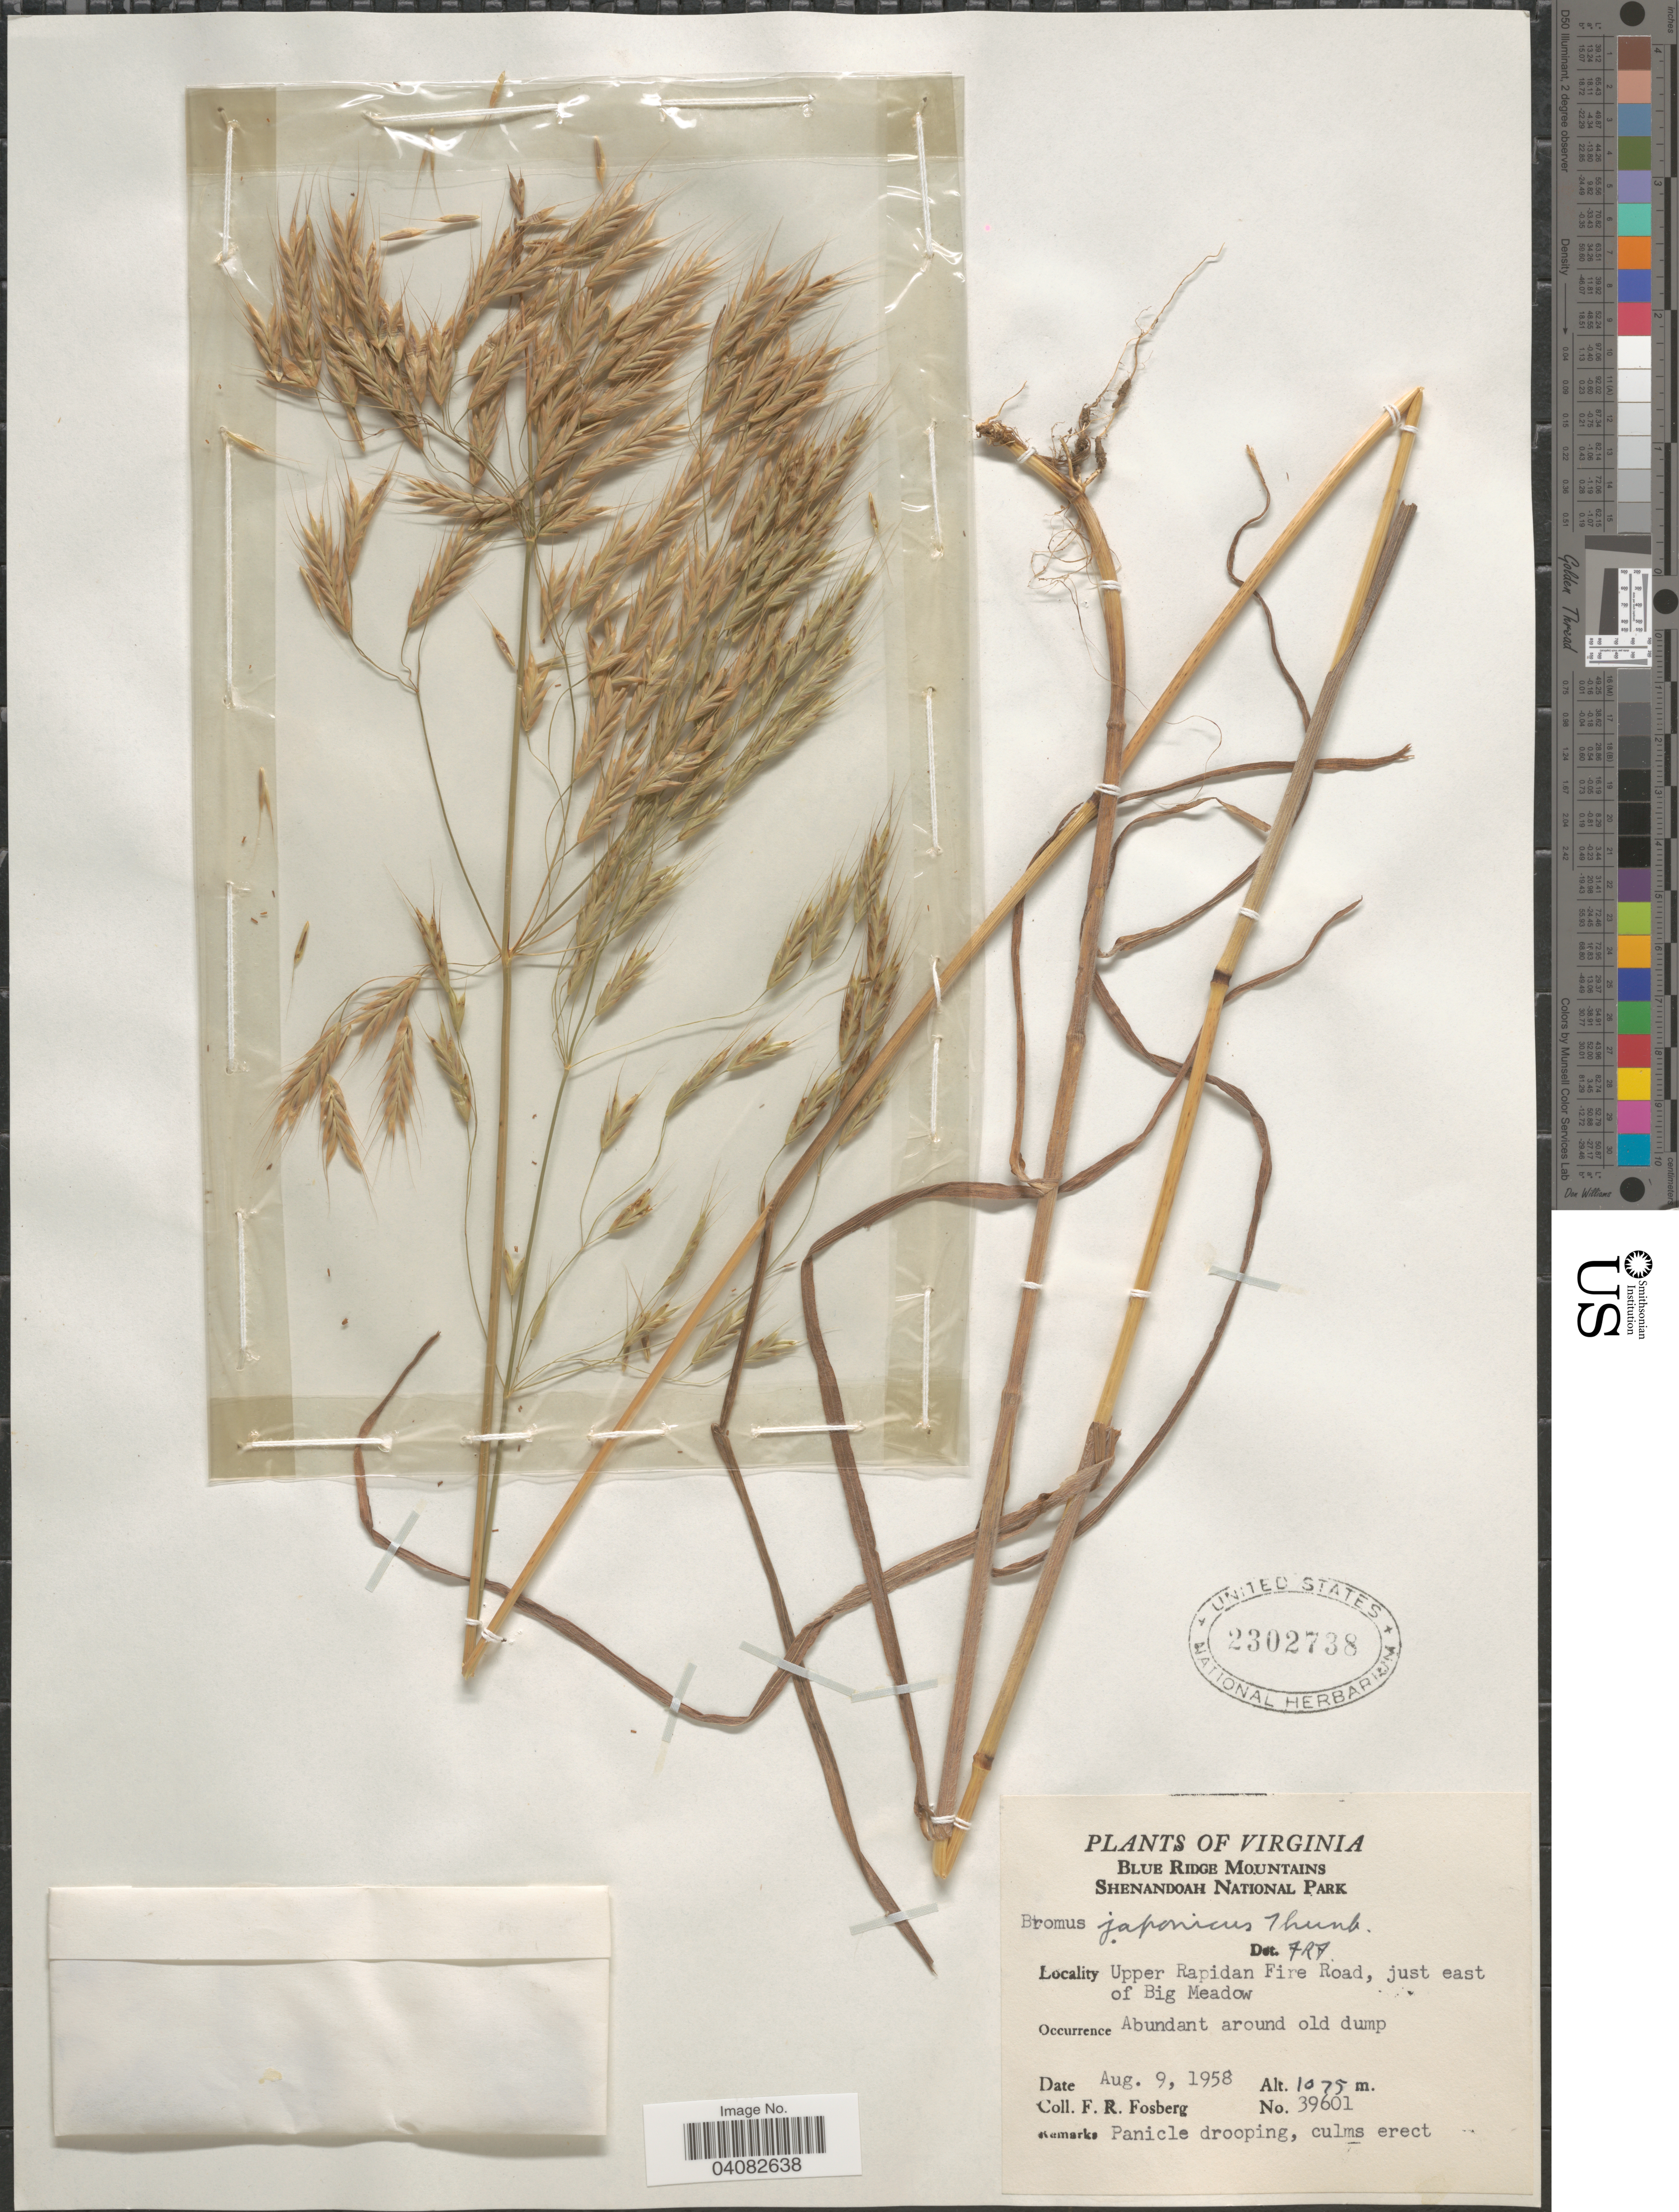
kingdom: Plantae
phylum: Tracheophyta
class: Liliopsida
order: Poales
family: Poaceae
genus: Bromus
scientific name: Bromus japonicus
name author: Houtt.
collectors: F. R. Fosberg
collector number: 39601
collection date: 1958-08-09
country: United States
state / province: Virginia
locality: Blue Ridge Mountains. Shenandoah National Park. Upper Rapidan Fire Road, just east of Big Meadow.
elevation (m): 1075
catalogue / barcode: US 2302738